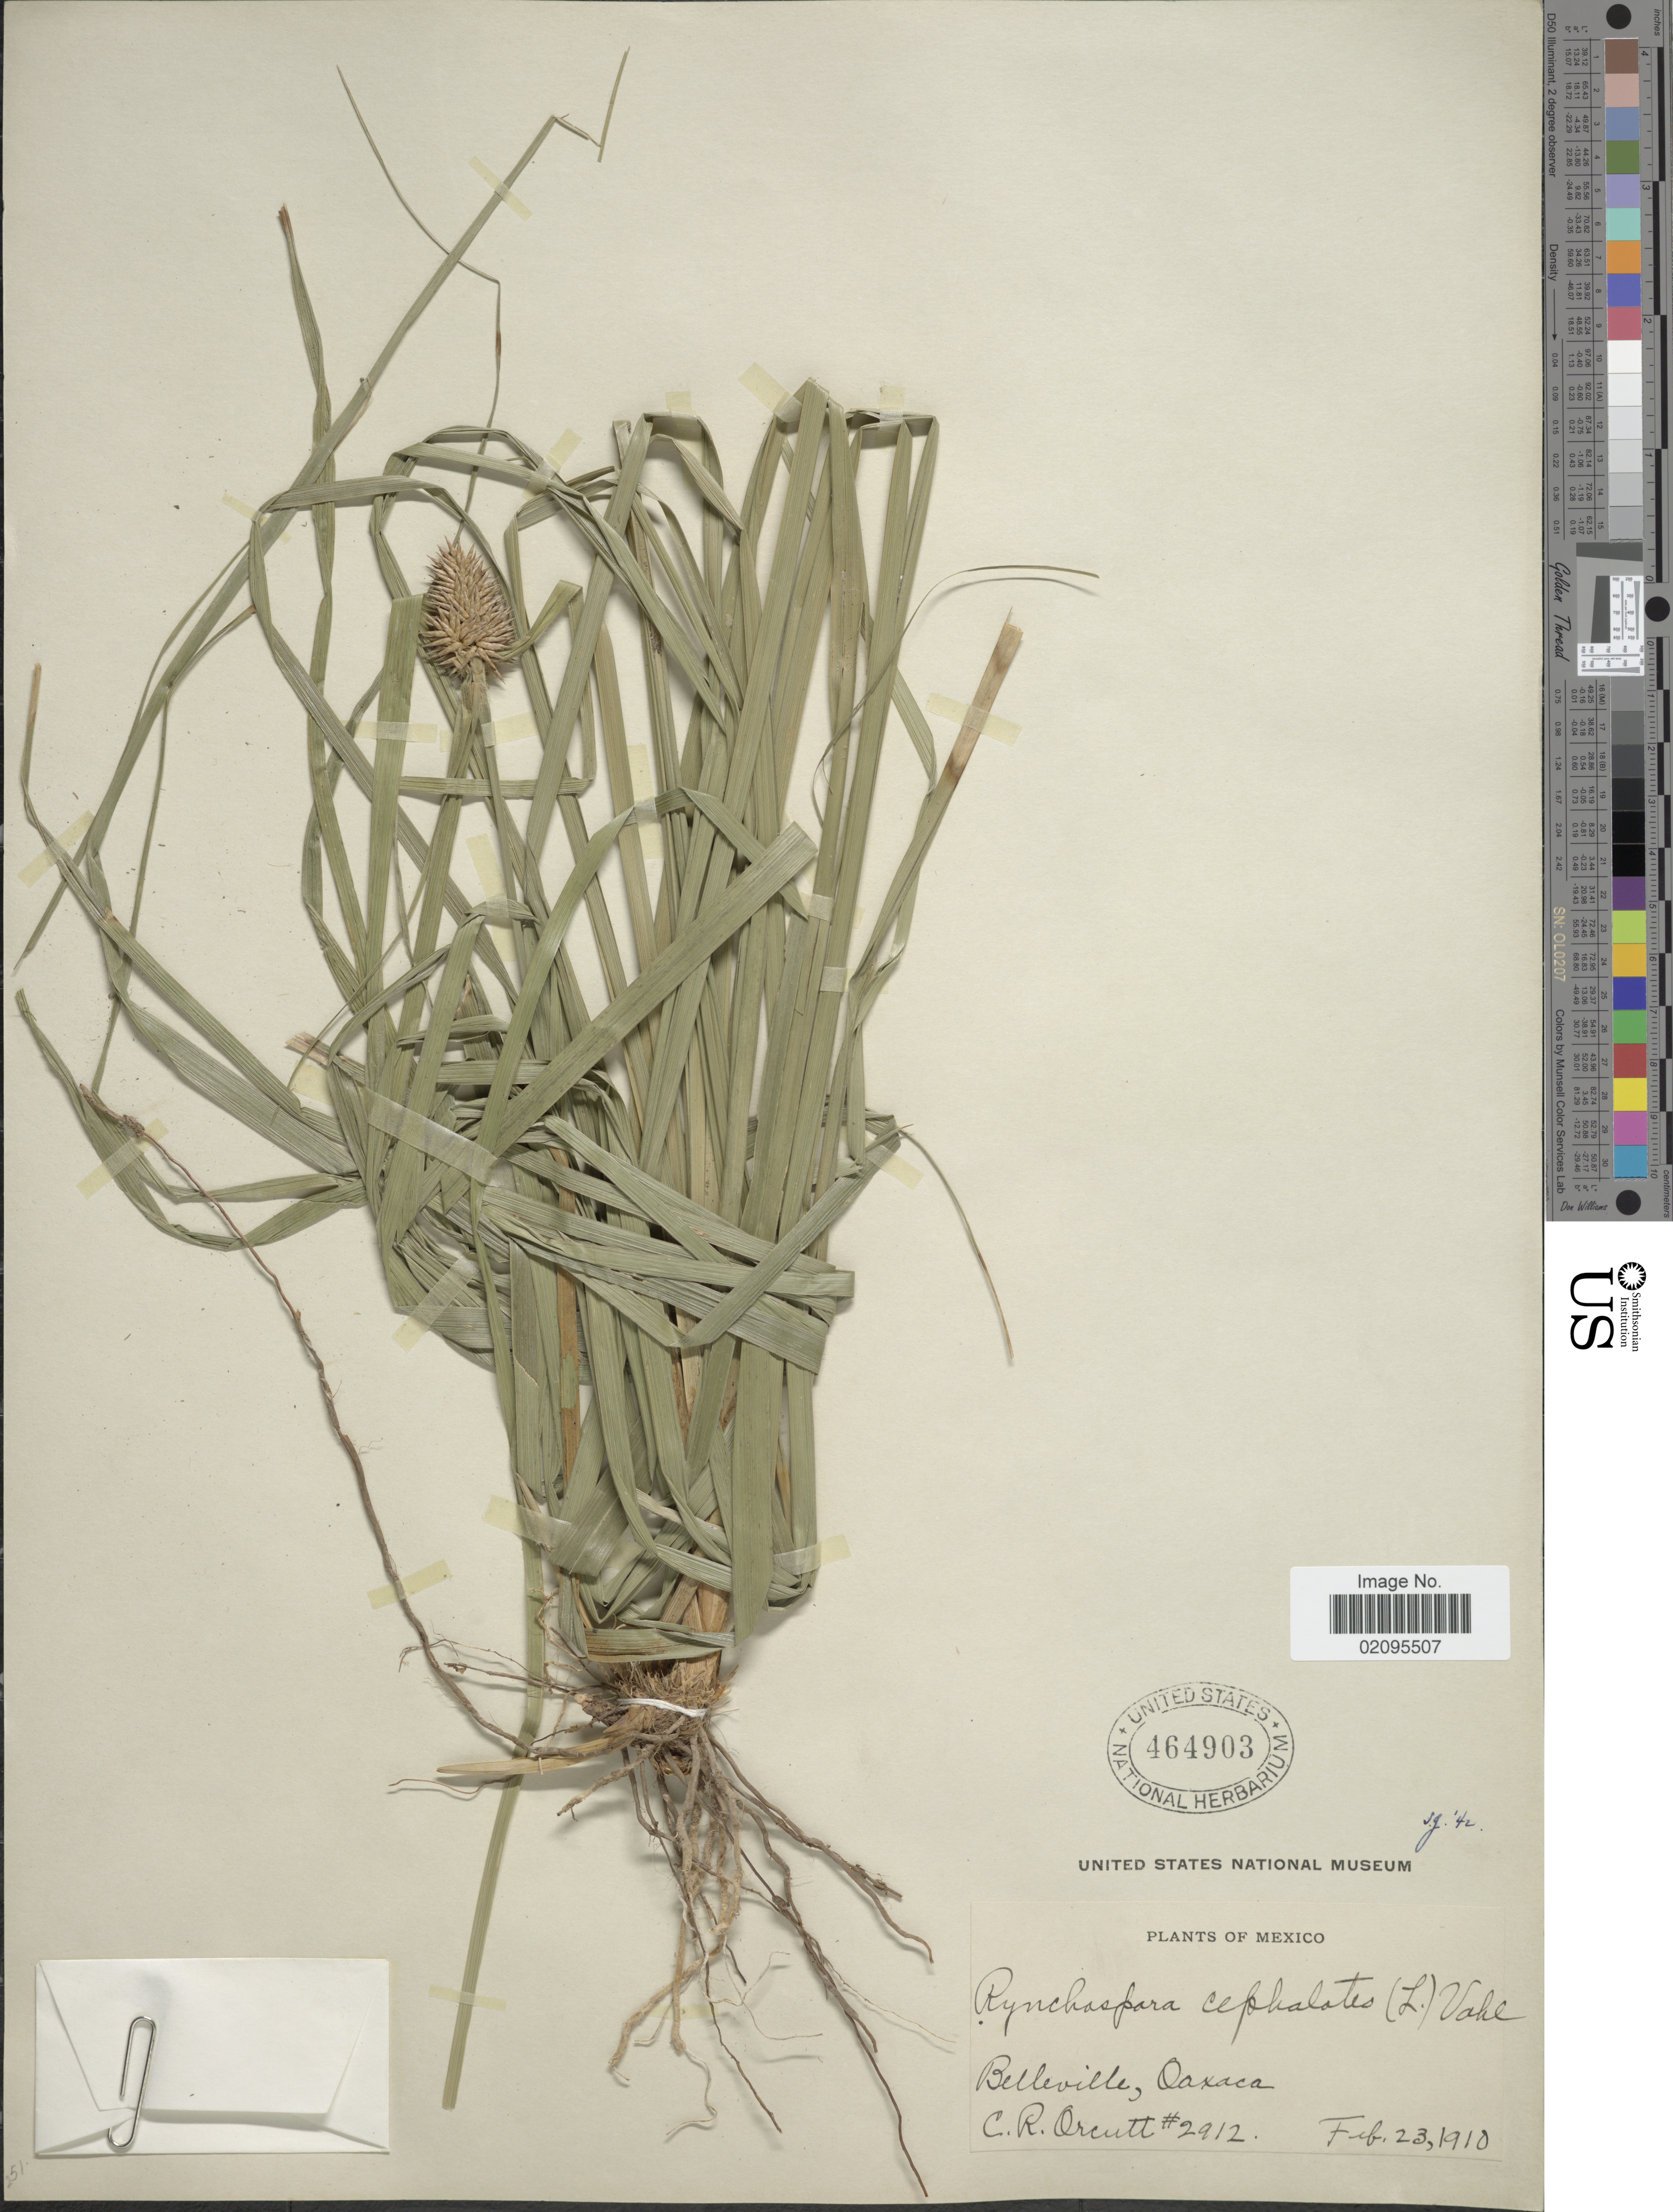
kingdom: Plantae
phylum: Tracheophyta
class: Liliopsida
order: Poales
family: Cyperaceae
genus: Rhynchospora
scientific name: Rhynchospora cephalotes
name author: (L.) Vahl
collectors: C. R. Orcutt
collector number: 2912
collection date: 1910-02-23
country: Mexico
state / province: Oaxaca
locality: Belleville.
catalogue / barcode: US 464903